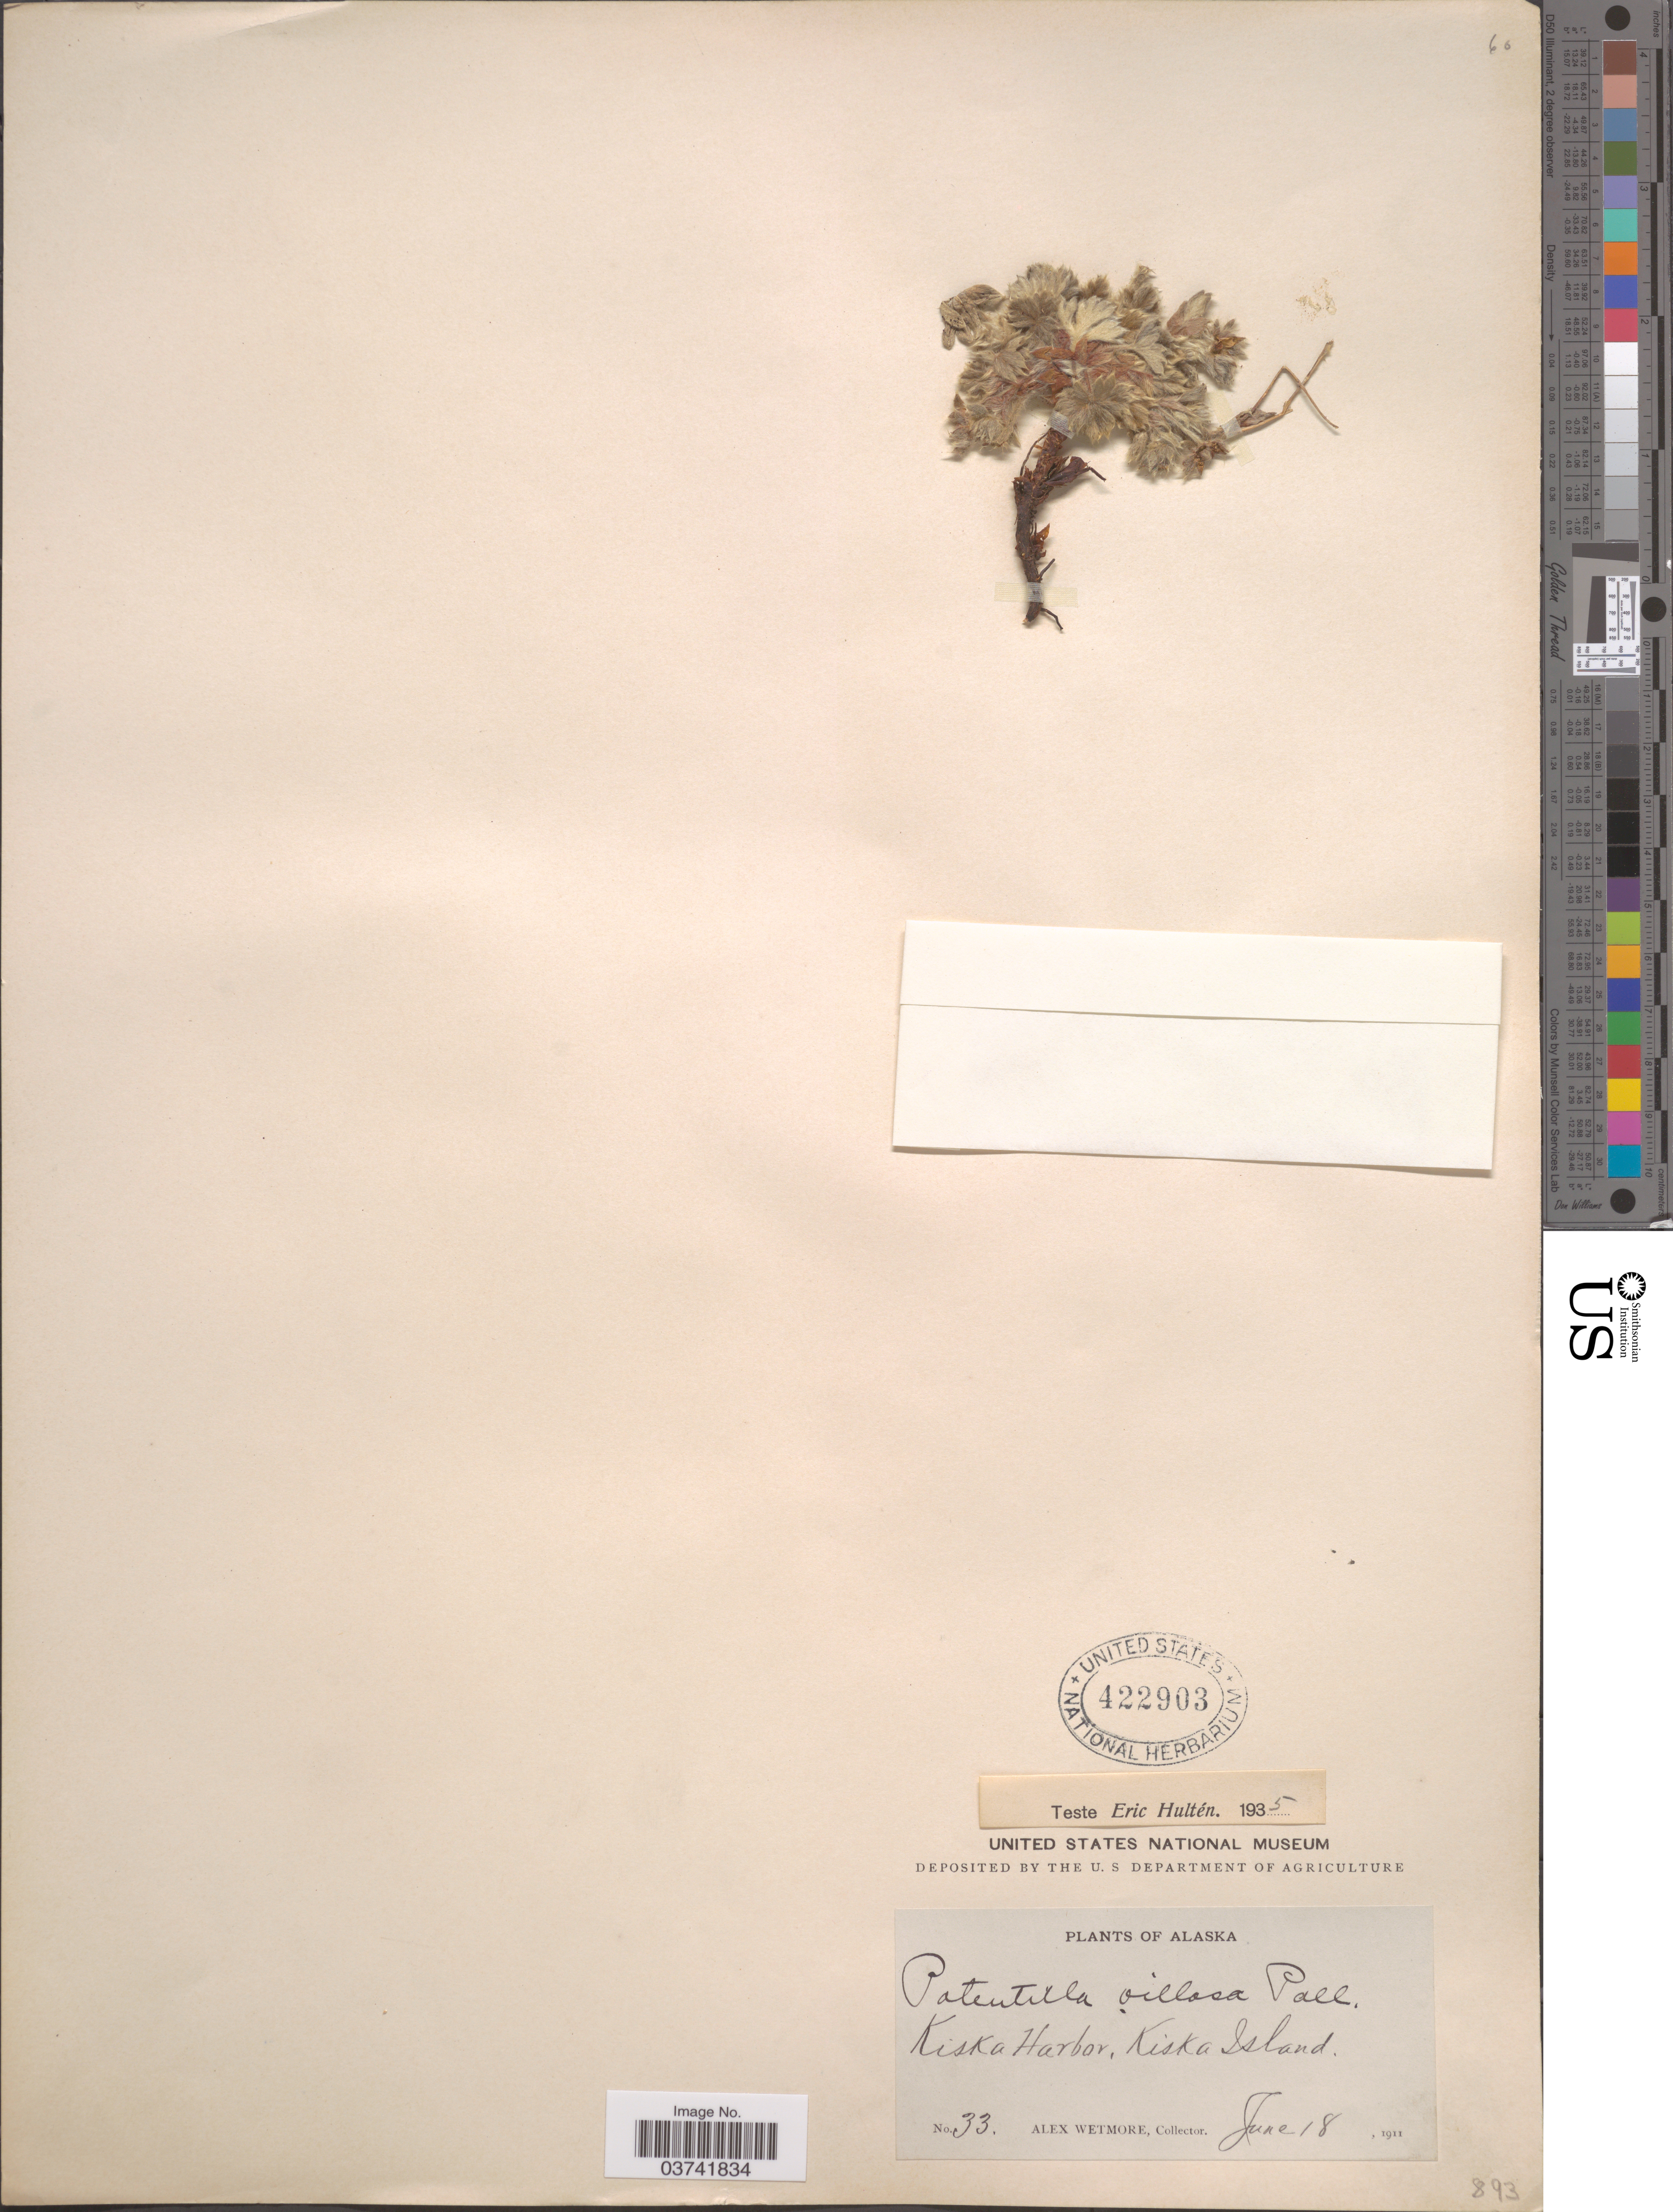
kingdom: Plantae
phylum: Tracheophyta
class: Magnoliopsida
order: Rosales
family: Rosaceae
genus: Potentilla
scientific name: Potentilla villosa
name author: Pall. ex Pursh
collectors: A. Wetmore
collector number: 33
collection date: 1911-06-18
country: United States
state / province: Alaska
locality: Kiska Harbor, Kiska Island.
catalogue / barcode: US 422903